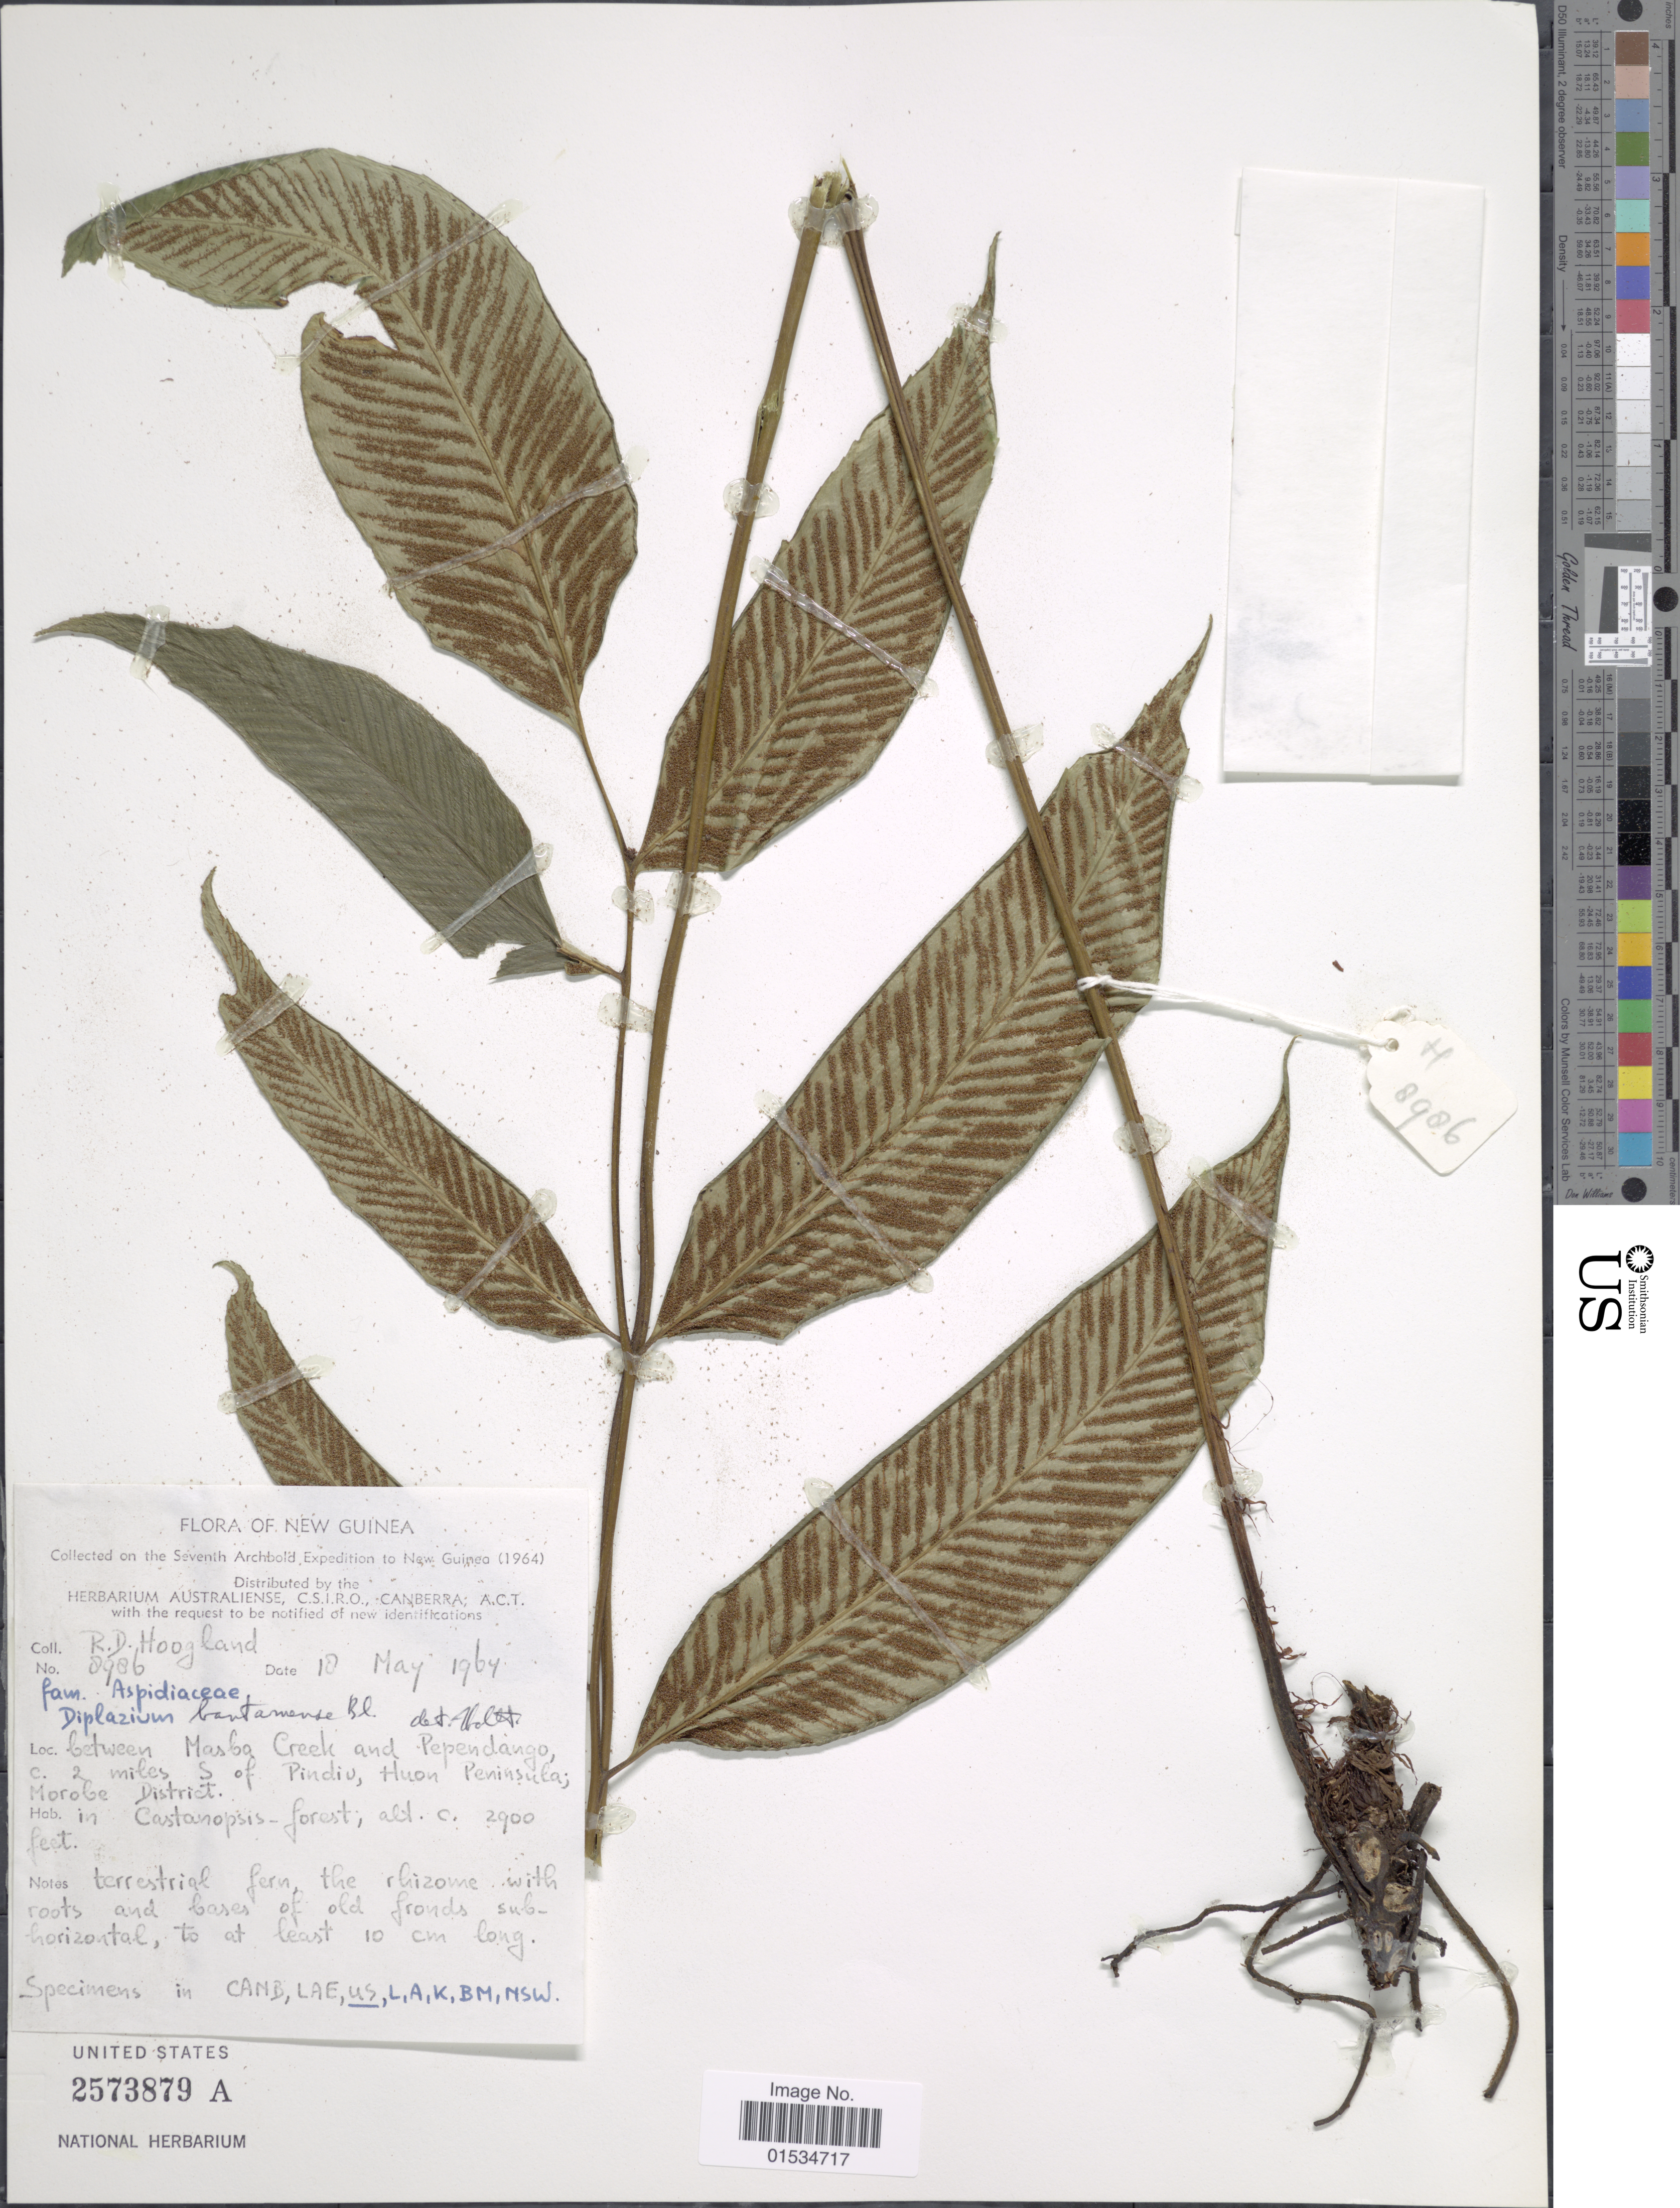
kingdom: Plantae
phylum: Tracheophyta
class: Polypodiopsida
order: Polypodiales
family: Athyriaceae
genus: Diplazium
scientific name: Diplazium bantamense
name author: Blume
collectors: R. D. Hoogland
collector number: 8986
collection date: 1964-05-18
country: Papua New Guinea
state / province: Morobe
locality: New Guinea, between Masba Creek and Pependango, c. 2 miles S. of Pindiu, Huon Peninsula, Morobe District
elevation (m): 884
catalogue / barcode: US 2573879A